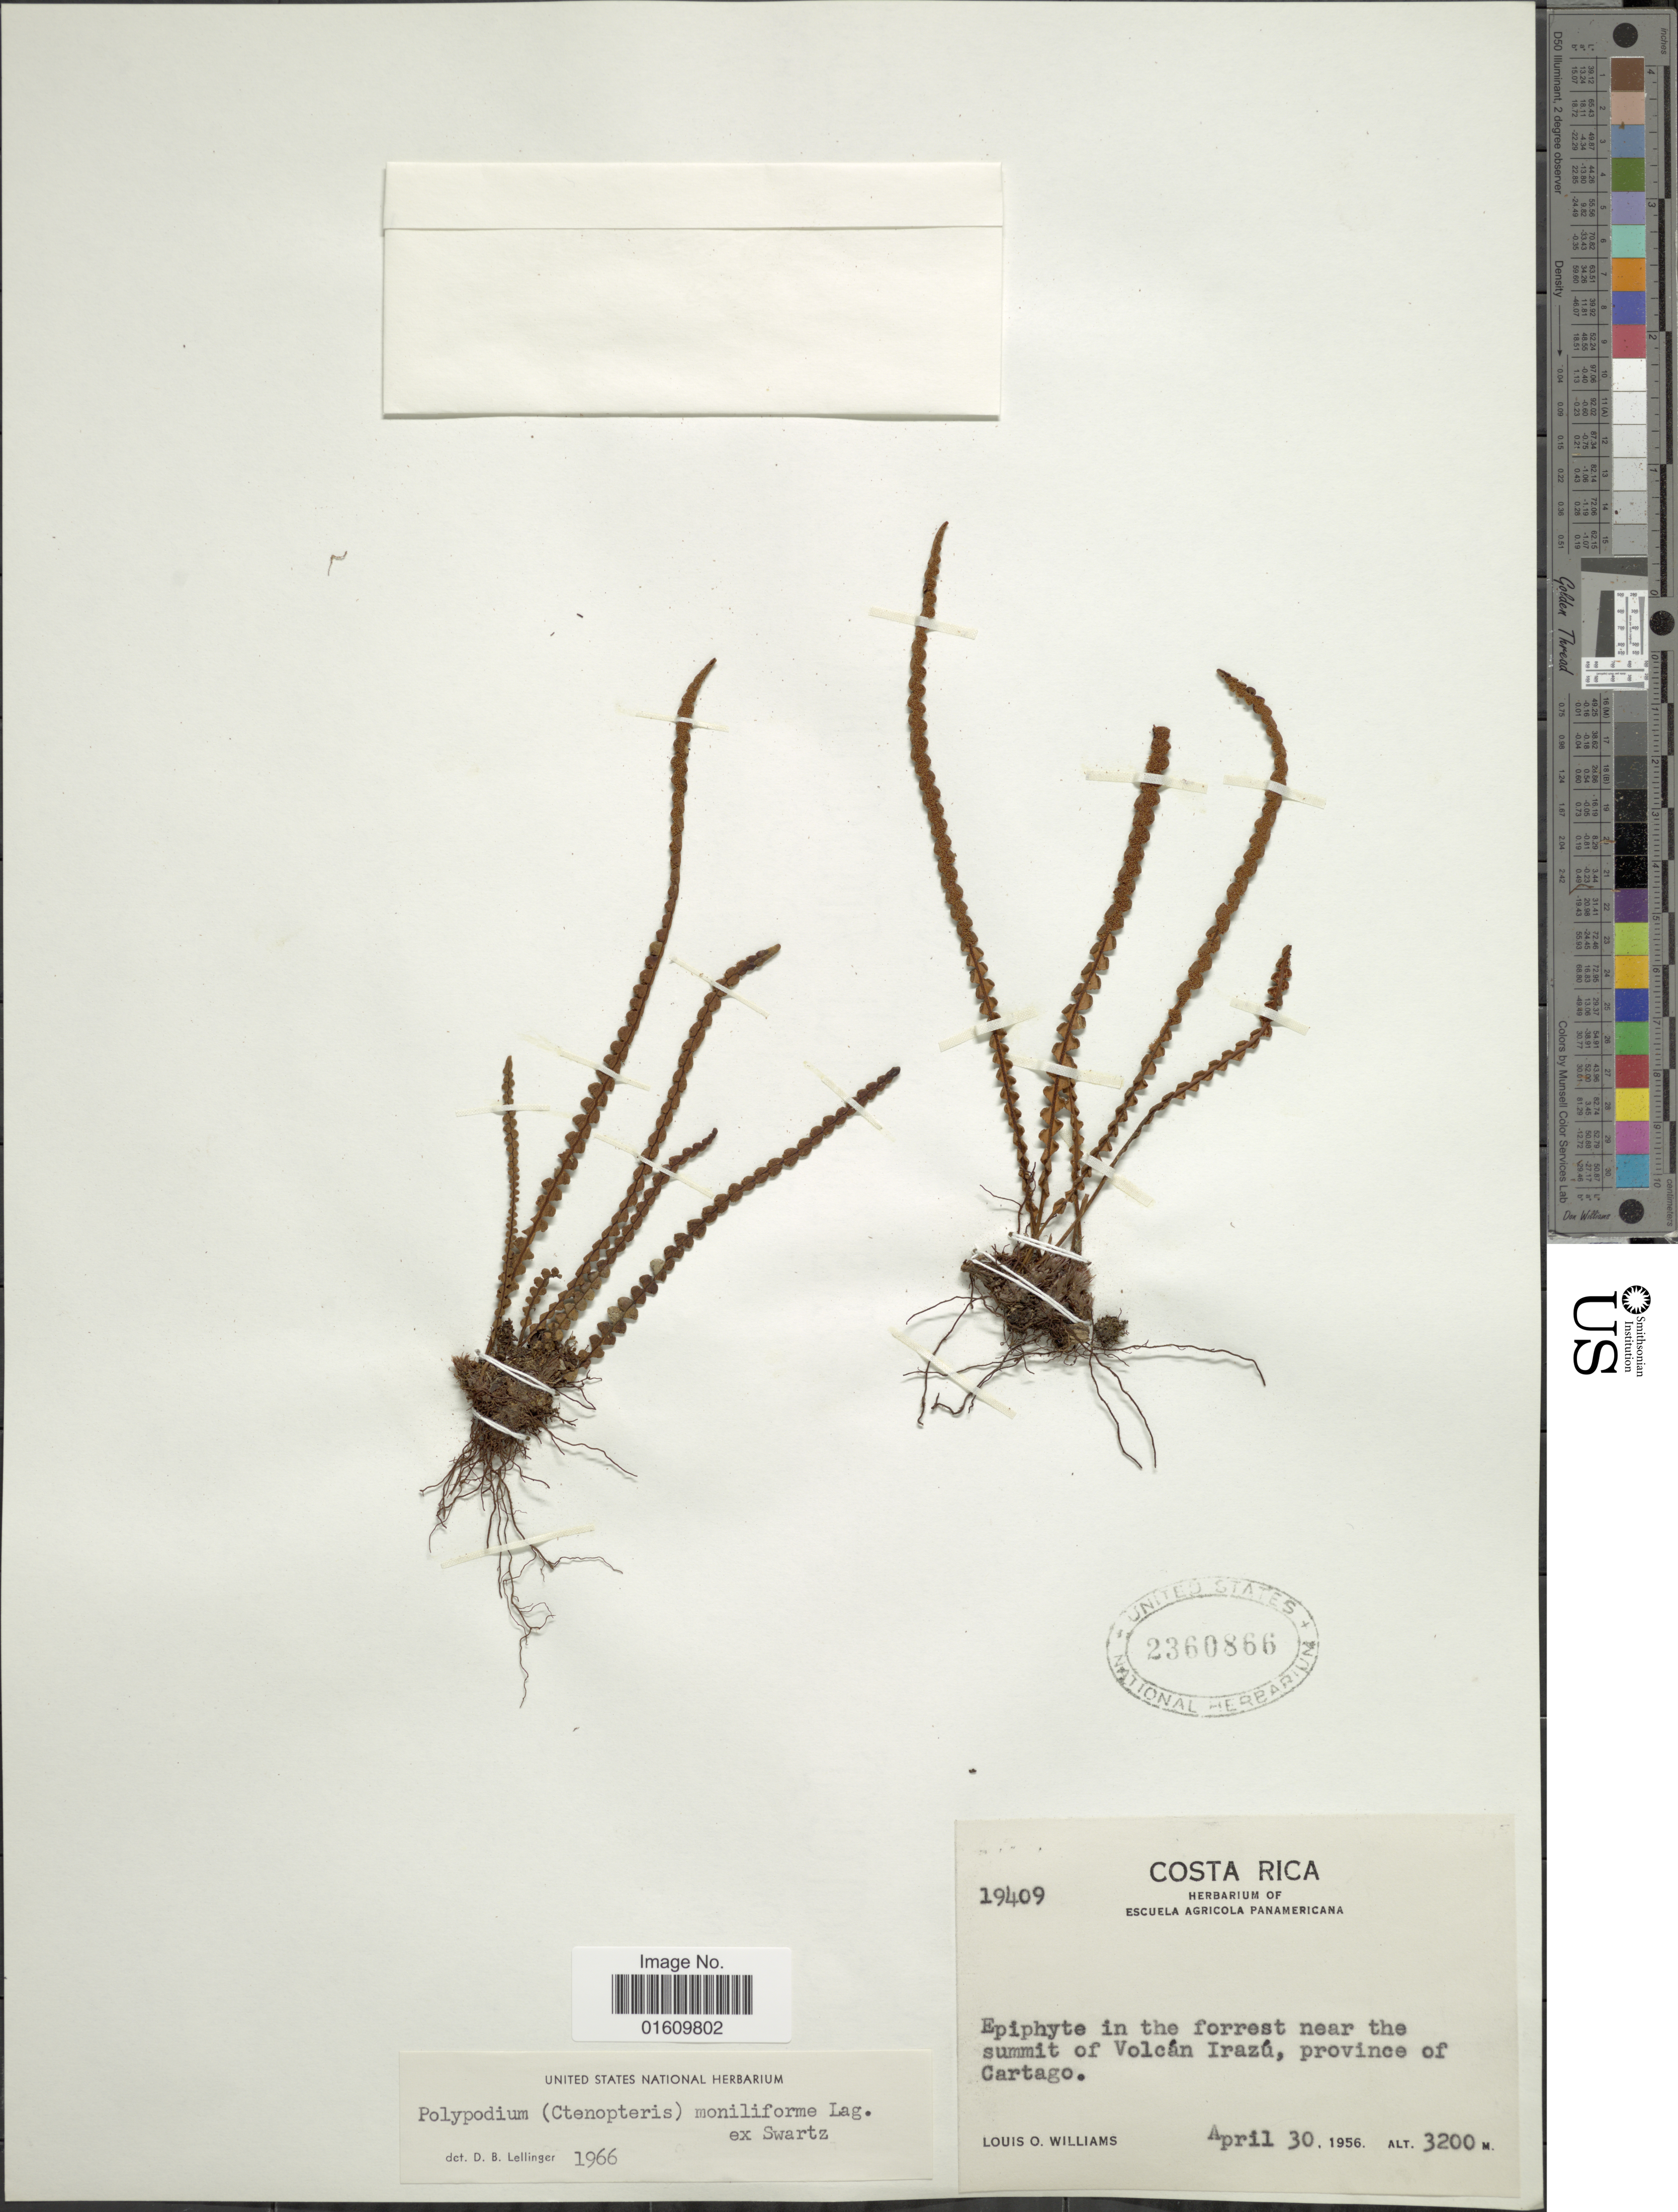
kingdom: Plantae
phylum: Tracheophyta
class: Polypodiopsida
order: Polypodiales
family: Polypodiaceae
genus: Melpomene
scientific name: Melpomene moniliformis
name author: (Lag. ex Sw.) A.R. Sm. & R.C. Moran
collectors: L. O. Williams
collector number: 19409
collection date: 1956-04-30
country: Costa Rica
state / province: Cartago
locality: Epiphyte in the forrest near the summit of Volcan Irazu, province of Cartago.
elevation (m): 3200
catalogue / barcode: US 2360866